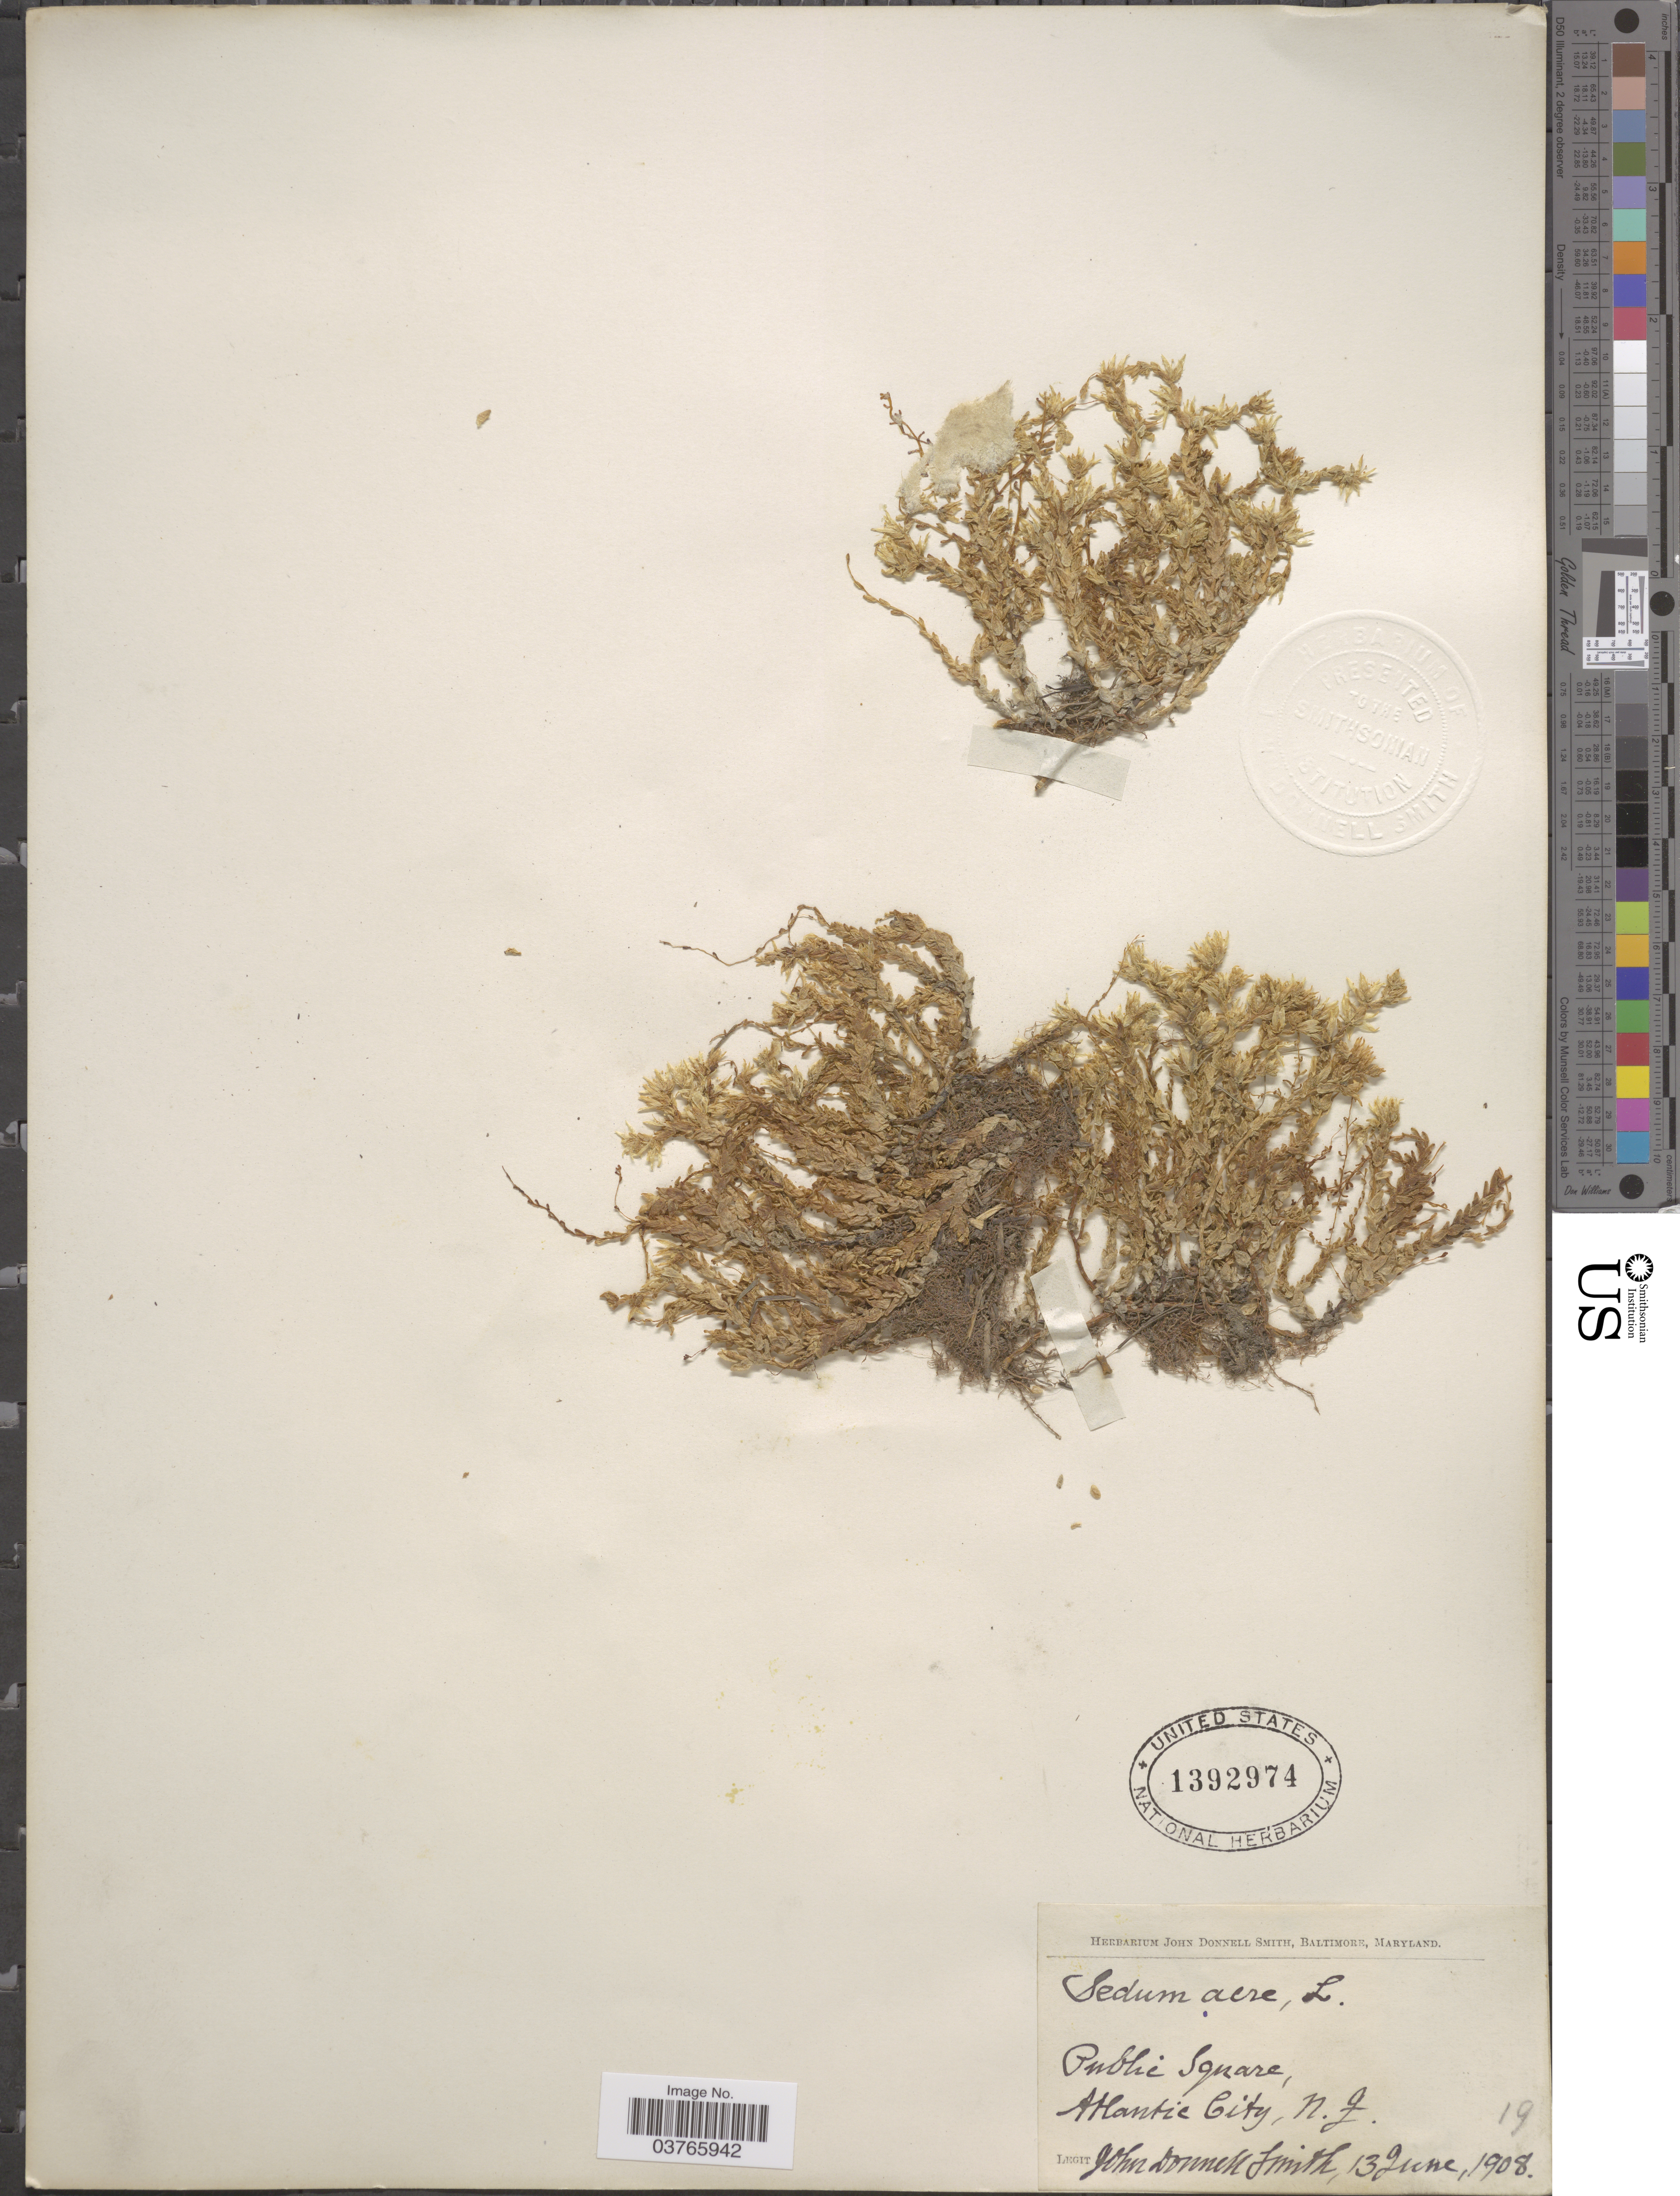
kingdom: Plantae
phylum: Tracheophyta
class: Magnoliopsida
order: Saxifragales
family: Crassulaceae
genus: Sedum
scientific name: Sedum acre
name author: L.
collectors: J. Donnell Smith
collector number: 19?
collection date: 1908-06-13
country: United States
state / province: New Jersey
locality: Public Square, Atlantic City.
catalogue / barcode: US 1392974